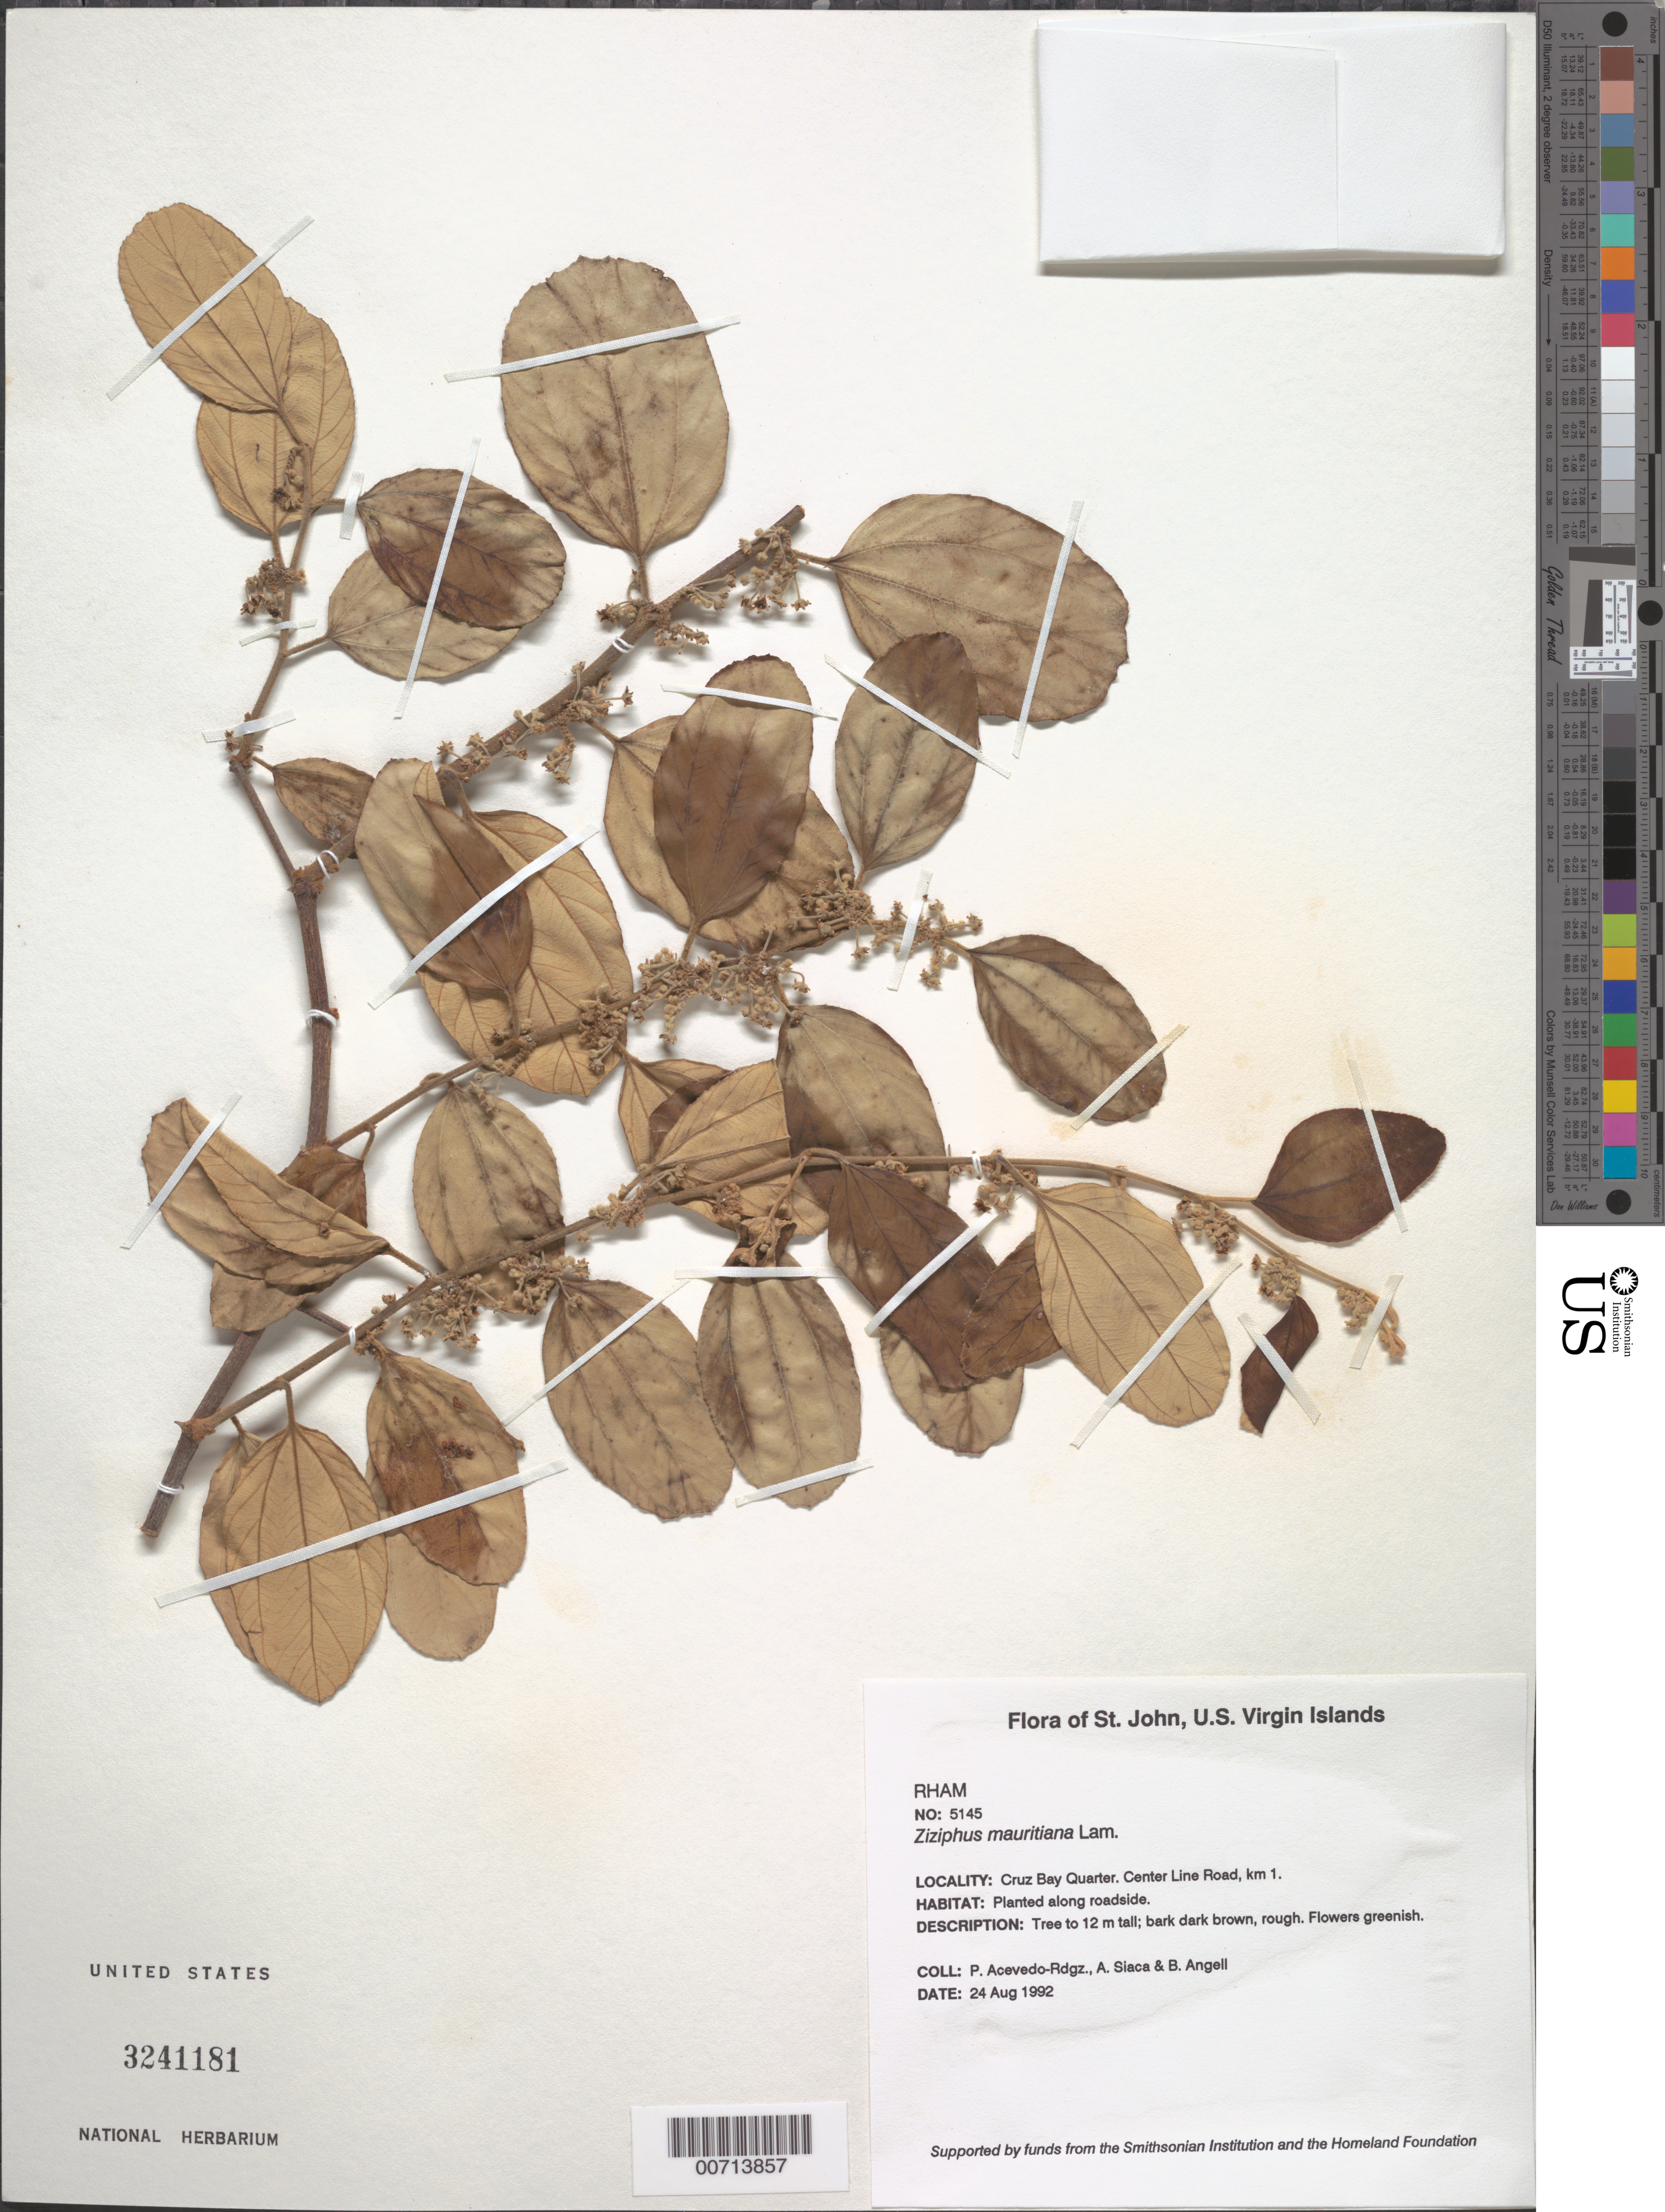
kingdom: Plantae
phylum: Tracheophyta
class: Magnoliopsida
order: Rosales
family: Rhamnaceae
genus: Ziziphus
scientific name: Ziziphus mauritiana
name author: Lam.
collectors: P. Acevedo-Rodr., A. Siaca & Bobbi Angell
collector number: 5145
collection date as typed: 24 Aug 1992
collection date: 1992-08-24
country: U.S. Virgin Islands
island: St. John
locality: Cruz Bay Quarter. Center Line Road, km 1.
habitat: Planted along roadside.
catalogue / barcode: US 3241181